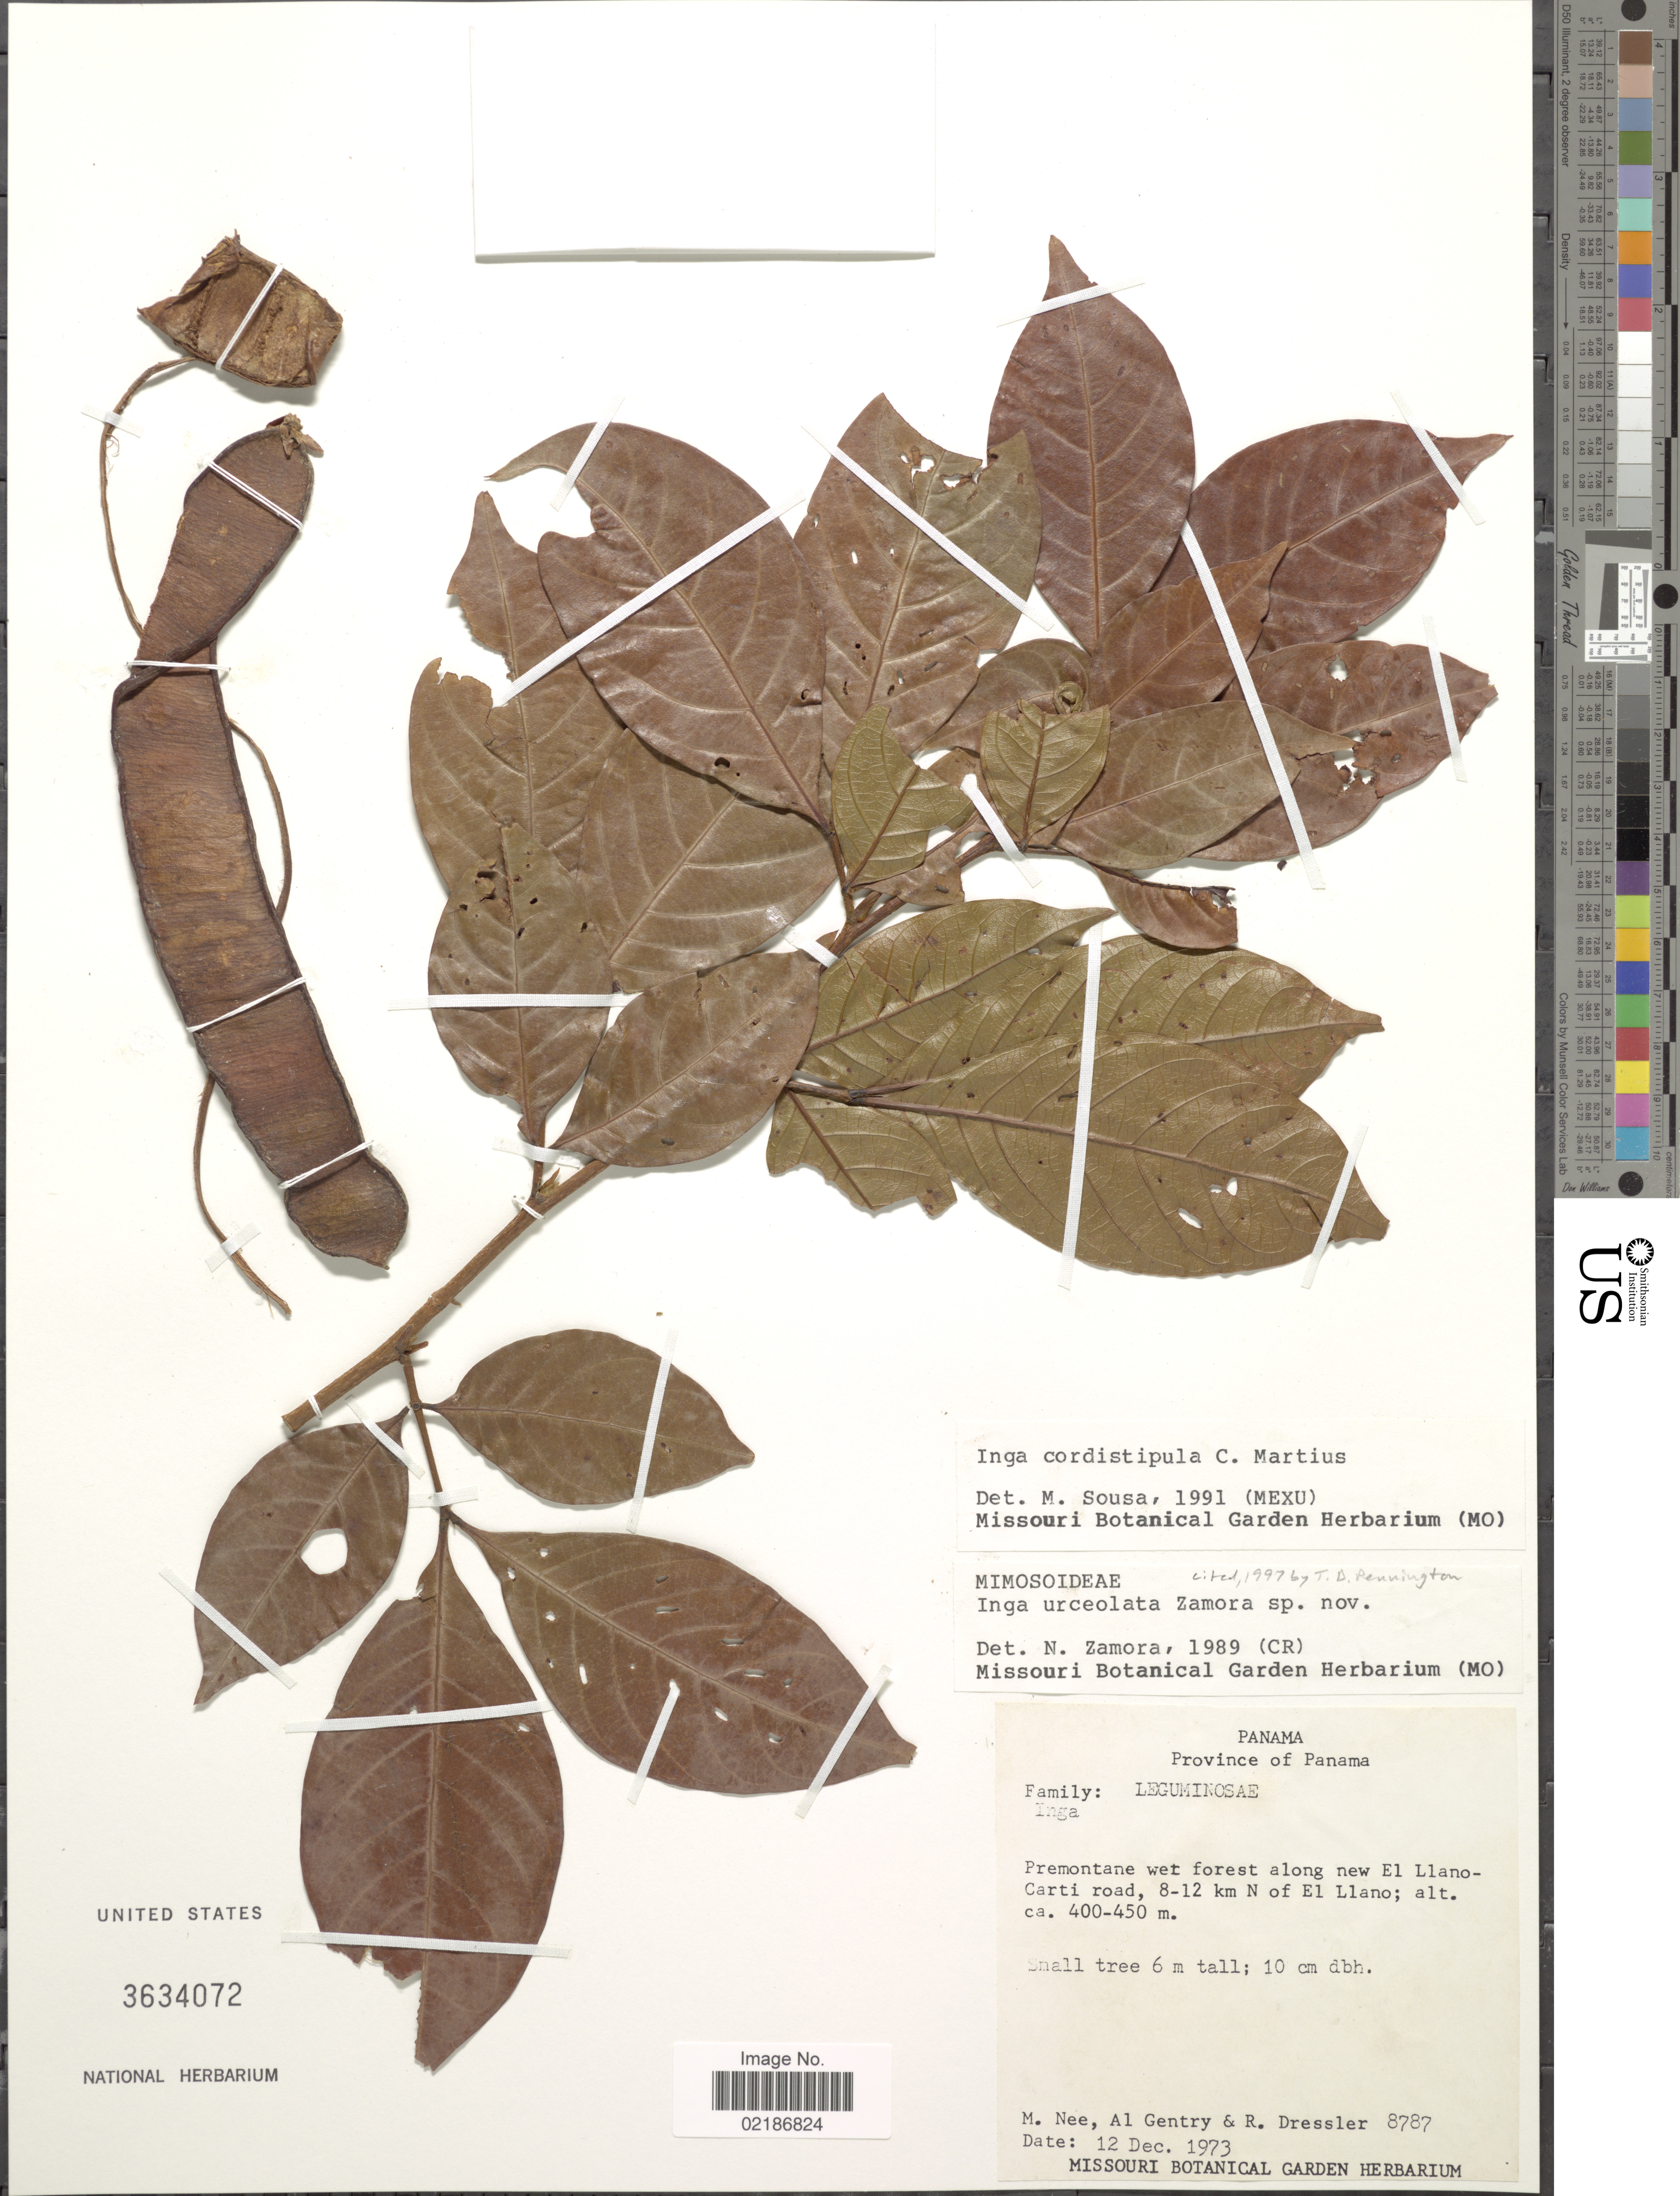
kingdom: Plantae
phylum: Tracheophyta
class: Magnoliopsida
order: Fabales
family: Fabaceae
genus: Inga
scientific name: Inga urceolata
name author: N. Zamora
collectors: M. Nee, A. H. Gentry & R. Dressler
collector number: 8787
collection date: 1973-12-12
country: Panama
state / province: Panamá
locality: Along new El Llano-Carti road, 8-12 km N of El Llano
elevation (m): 400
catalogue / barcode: US 3634072